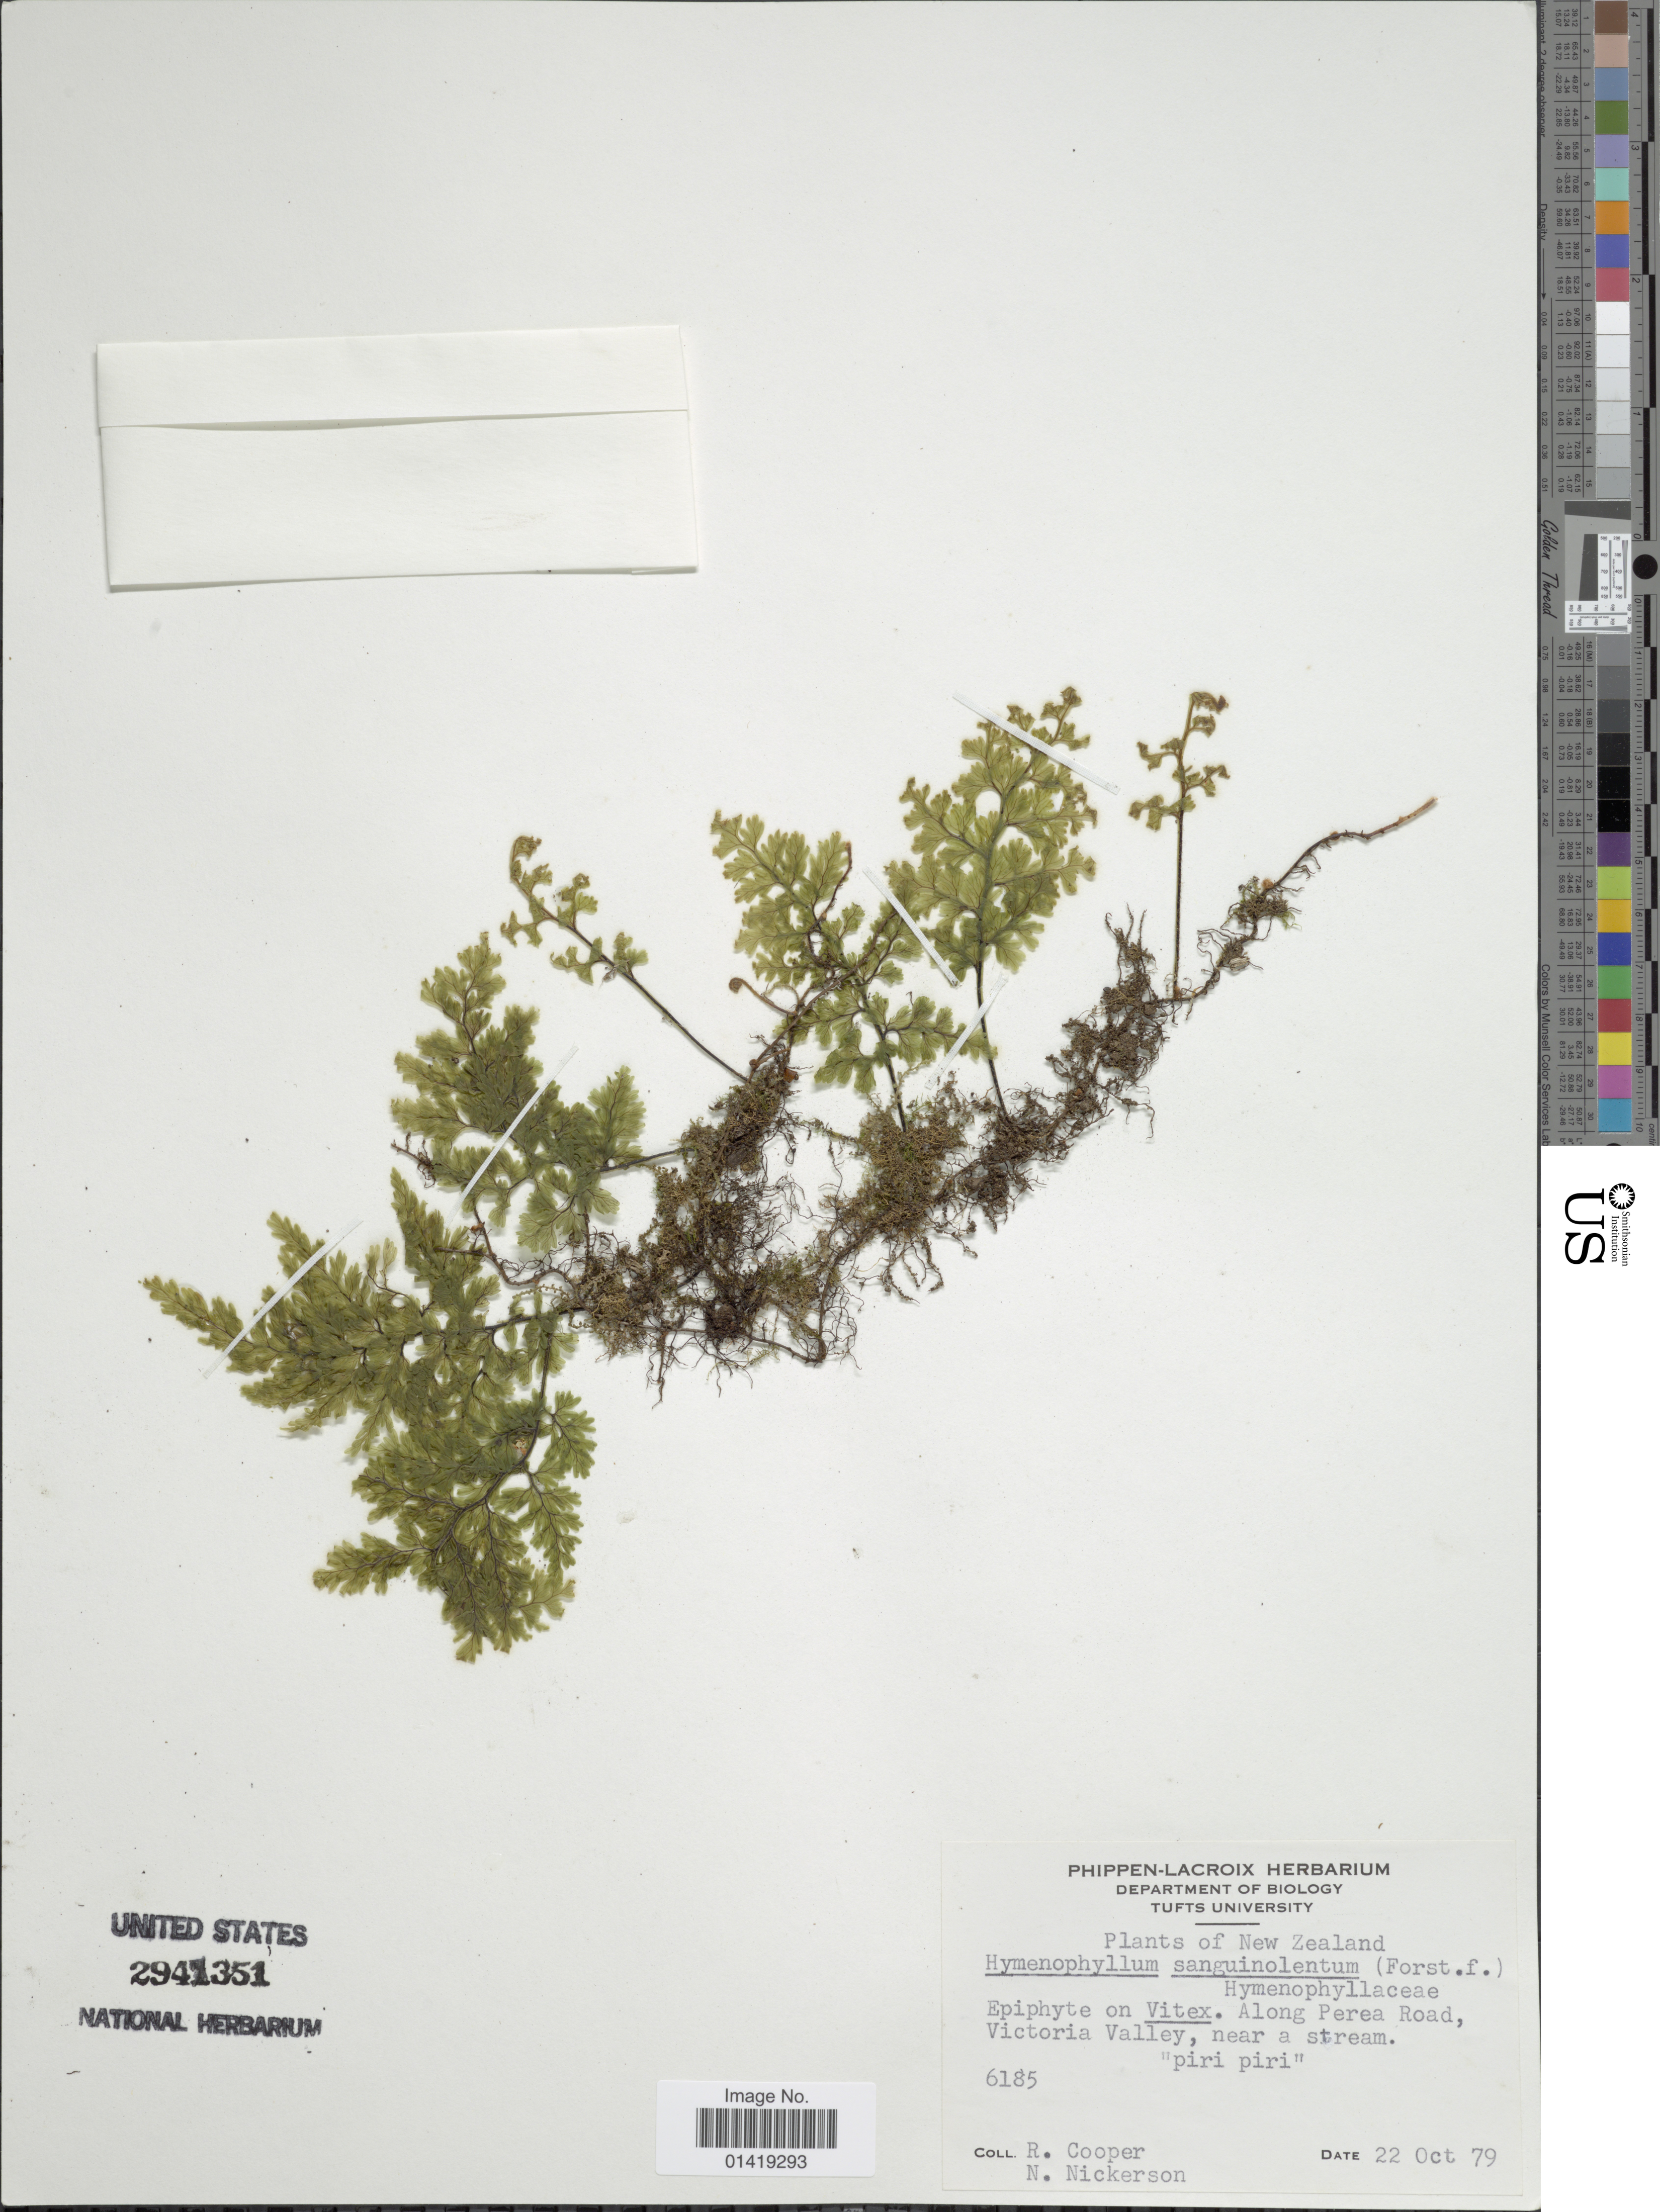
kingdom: Plantae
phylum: Tracheophyta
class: Polypodiopsida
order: Hymenophyllales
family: Hymenophyllaceae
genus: Hymenophyllum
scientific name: Hymenophyllum sanguinolentum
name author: (G. Forst.) Sw.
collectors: R. Cooper & N. Nickerson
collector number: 6185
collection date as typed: Transcribed d/m/y: 22/10/79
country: New Zealand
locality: Along Perea road Victoria valley near a stream piri piri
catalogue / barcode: US 2941351